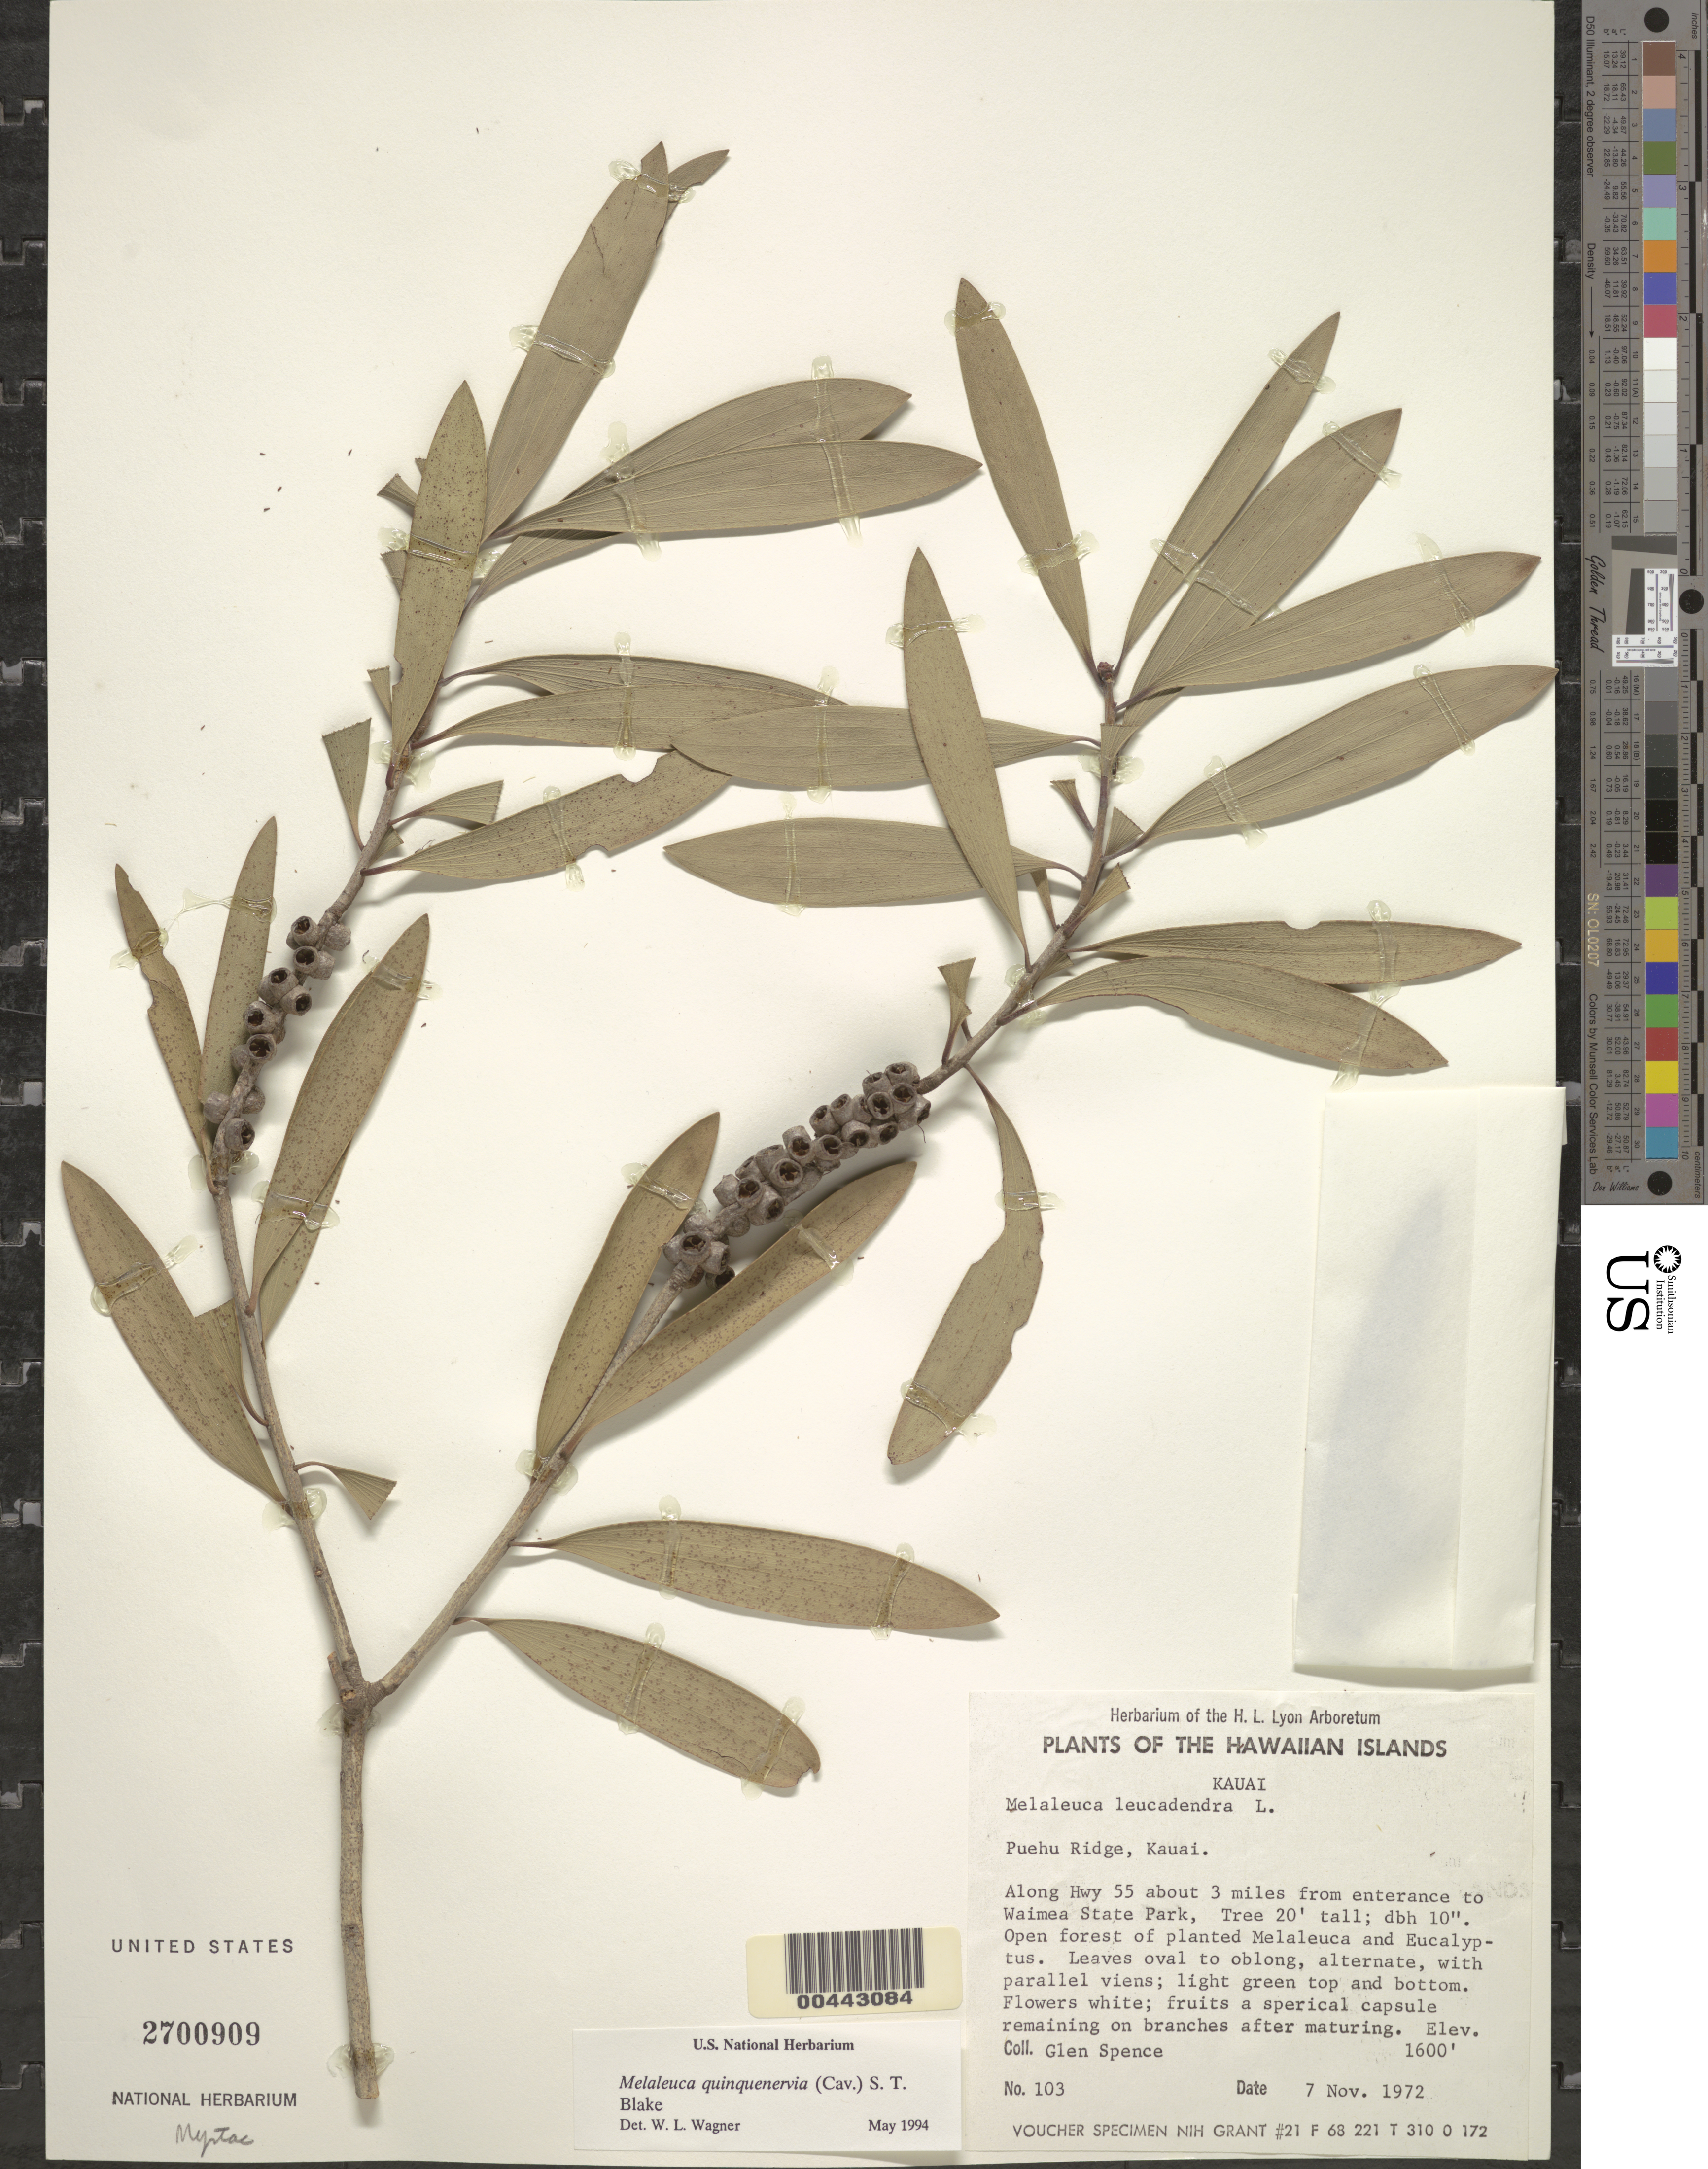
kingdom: Plantae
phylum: Tracheophyta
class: Magnoliopsida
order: Myrtales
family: Myrtaceae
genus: Melaleuca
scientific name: Melaleuca quinquenervia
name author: (Cav.) S.T. Blake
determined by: Wagner, W. L., (BOT), Smithsonian Institution - National Museum of Natural History (UNITED STATES)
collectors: G. Spence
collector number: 103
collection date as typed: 7 Nov 1972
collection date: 1972-11-07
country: United States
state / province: Hawaii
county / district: Kauai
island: Kaua'i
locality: Puehu Ridge, along Highway 55 about 3 miles from entrance to Waimea State Park.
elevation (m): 488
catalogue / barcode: US 2700909